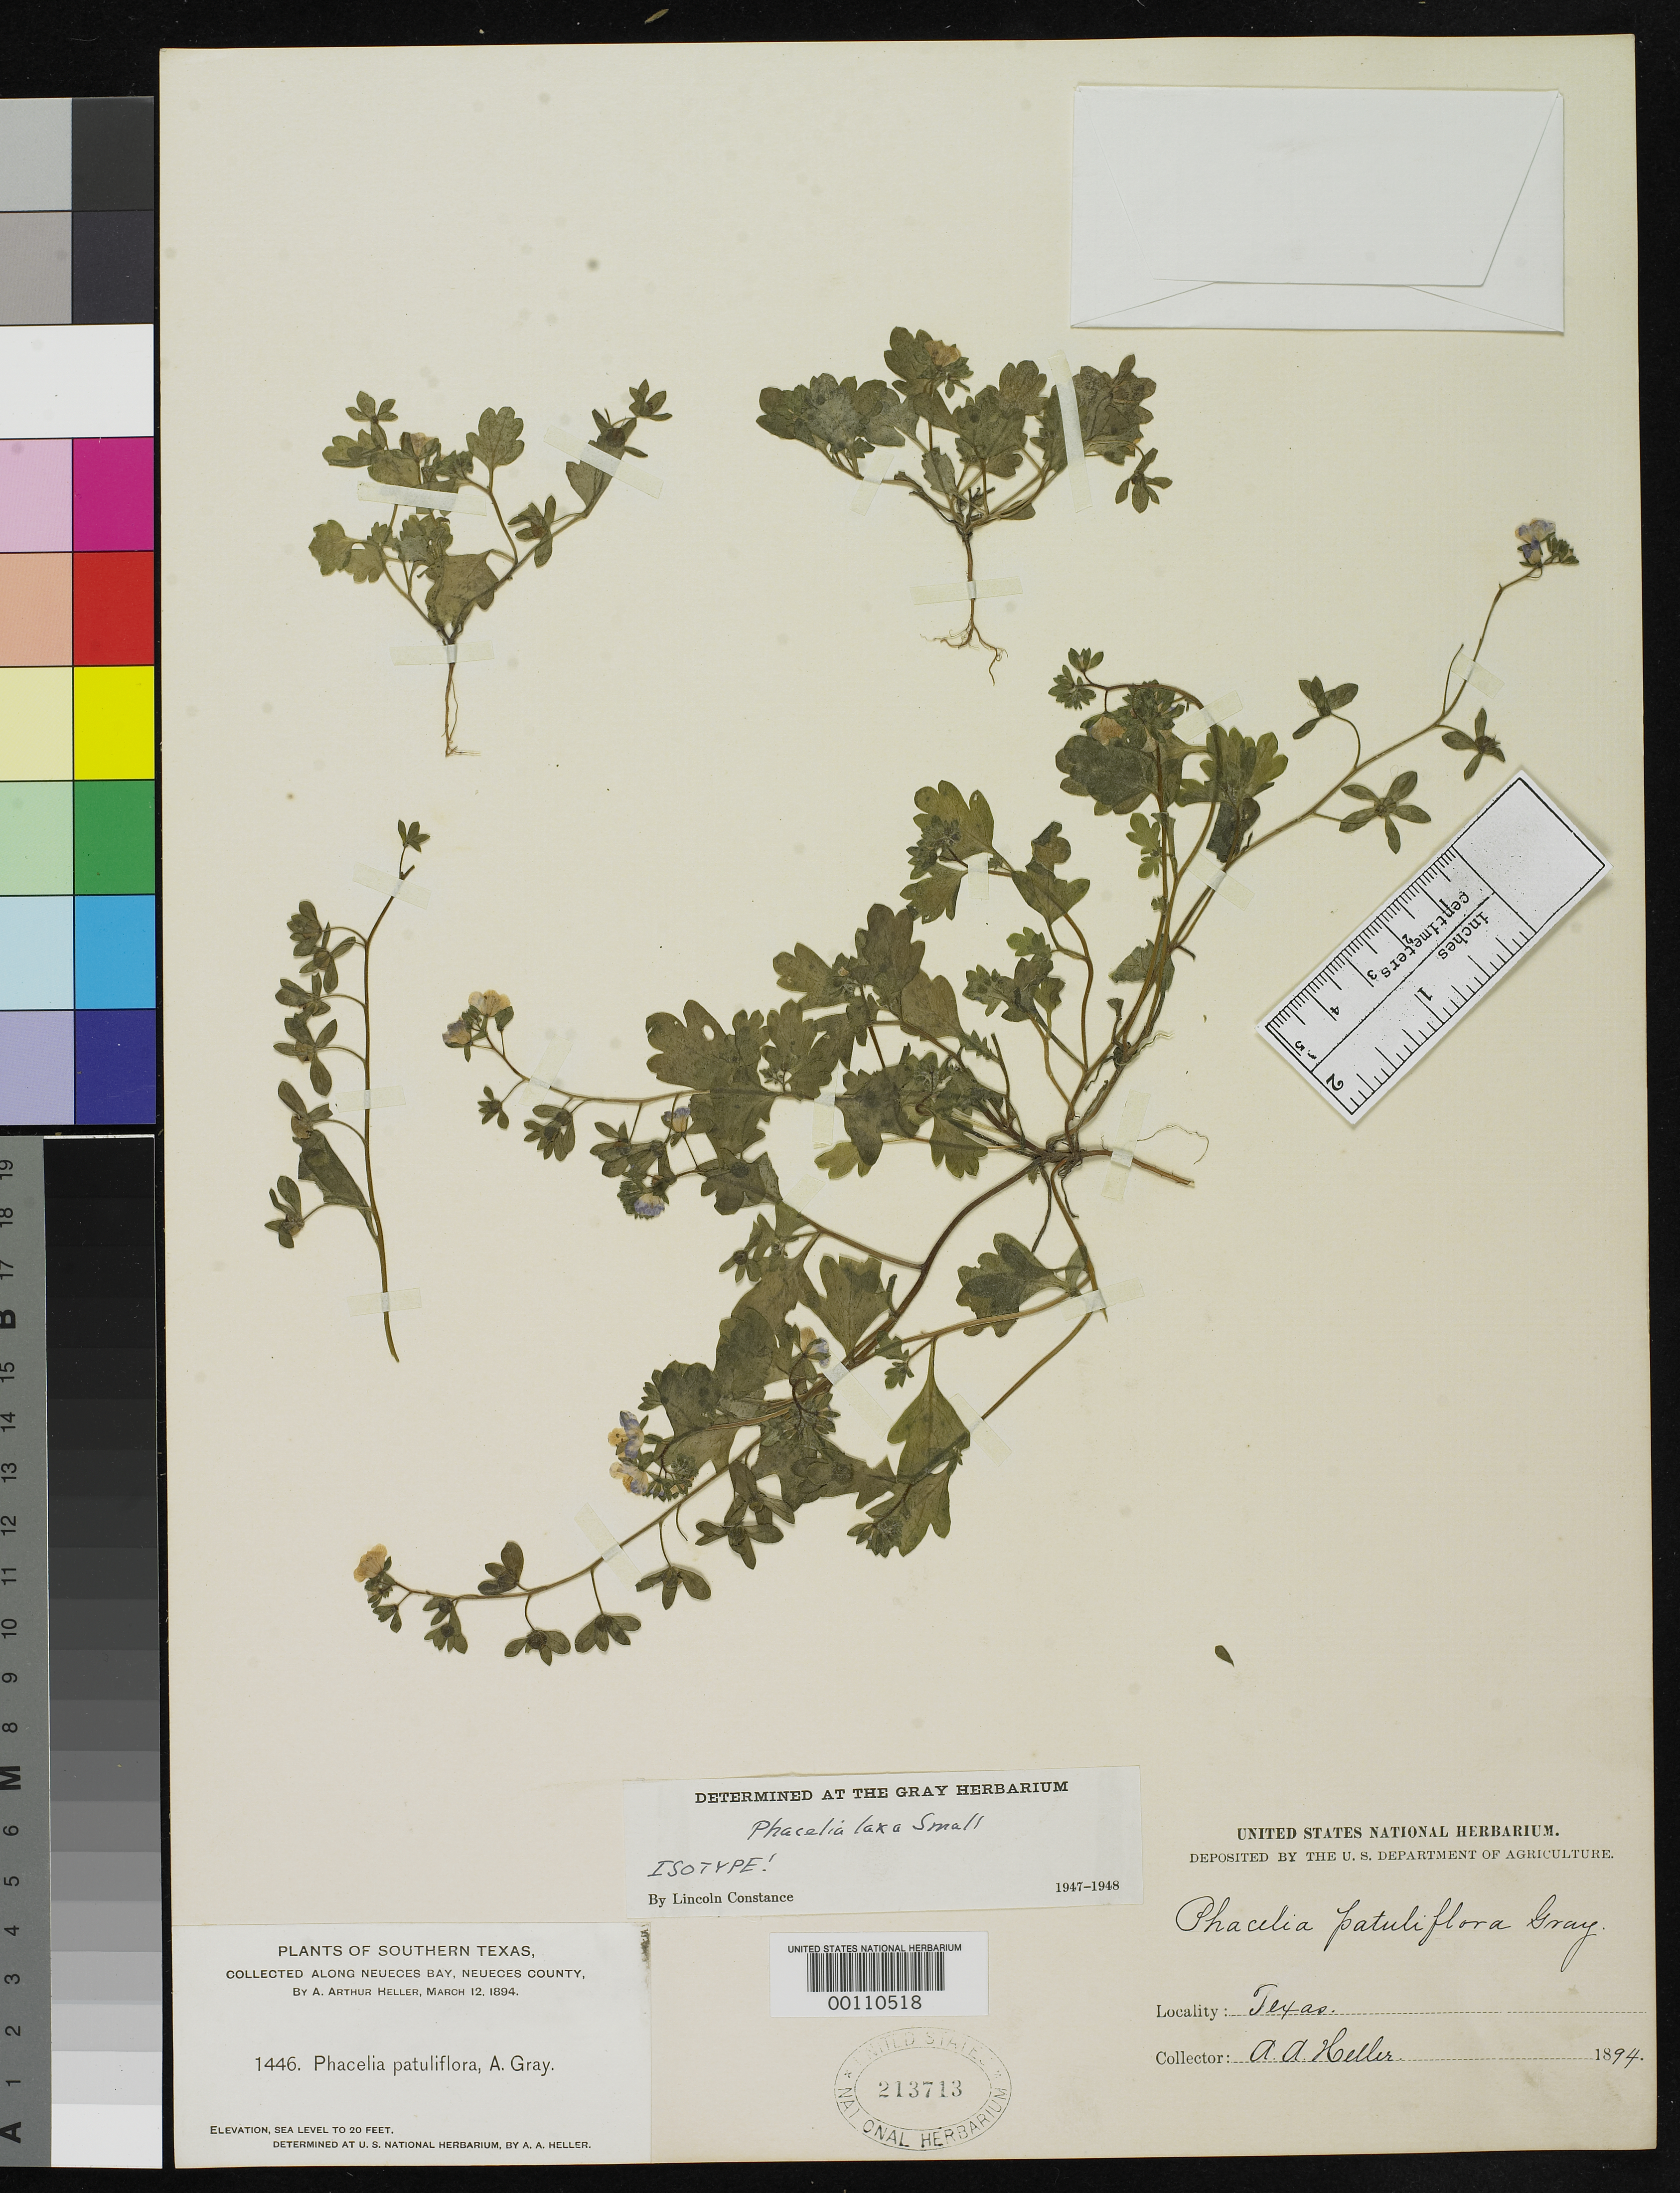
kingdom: Plantae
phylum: Tracheophyta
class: Magnoliopsida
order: Boraginales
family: Hydrophyllaceae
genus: Phacelia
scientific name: Phacelia laxa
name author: Small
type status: Isotype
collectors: A. A. Heller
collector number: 1446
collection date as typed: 12 Mar 1894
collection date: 1894-03-12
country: United States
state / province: Texas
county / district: Nueces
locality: Nueces Bay.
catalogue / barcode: US 213713